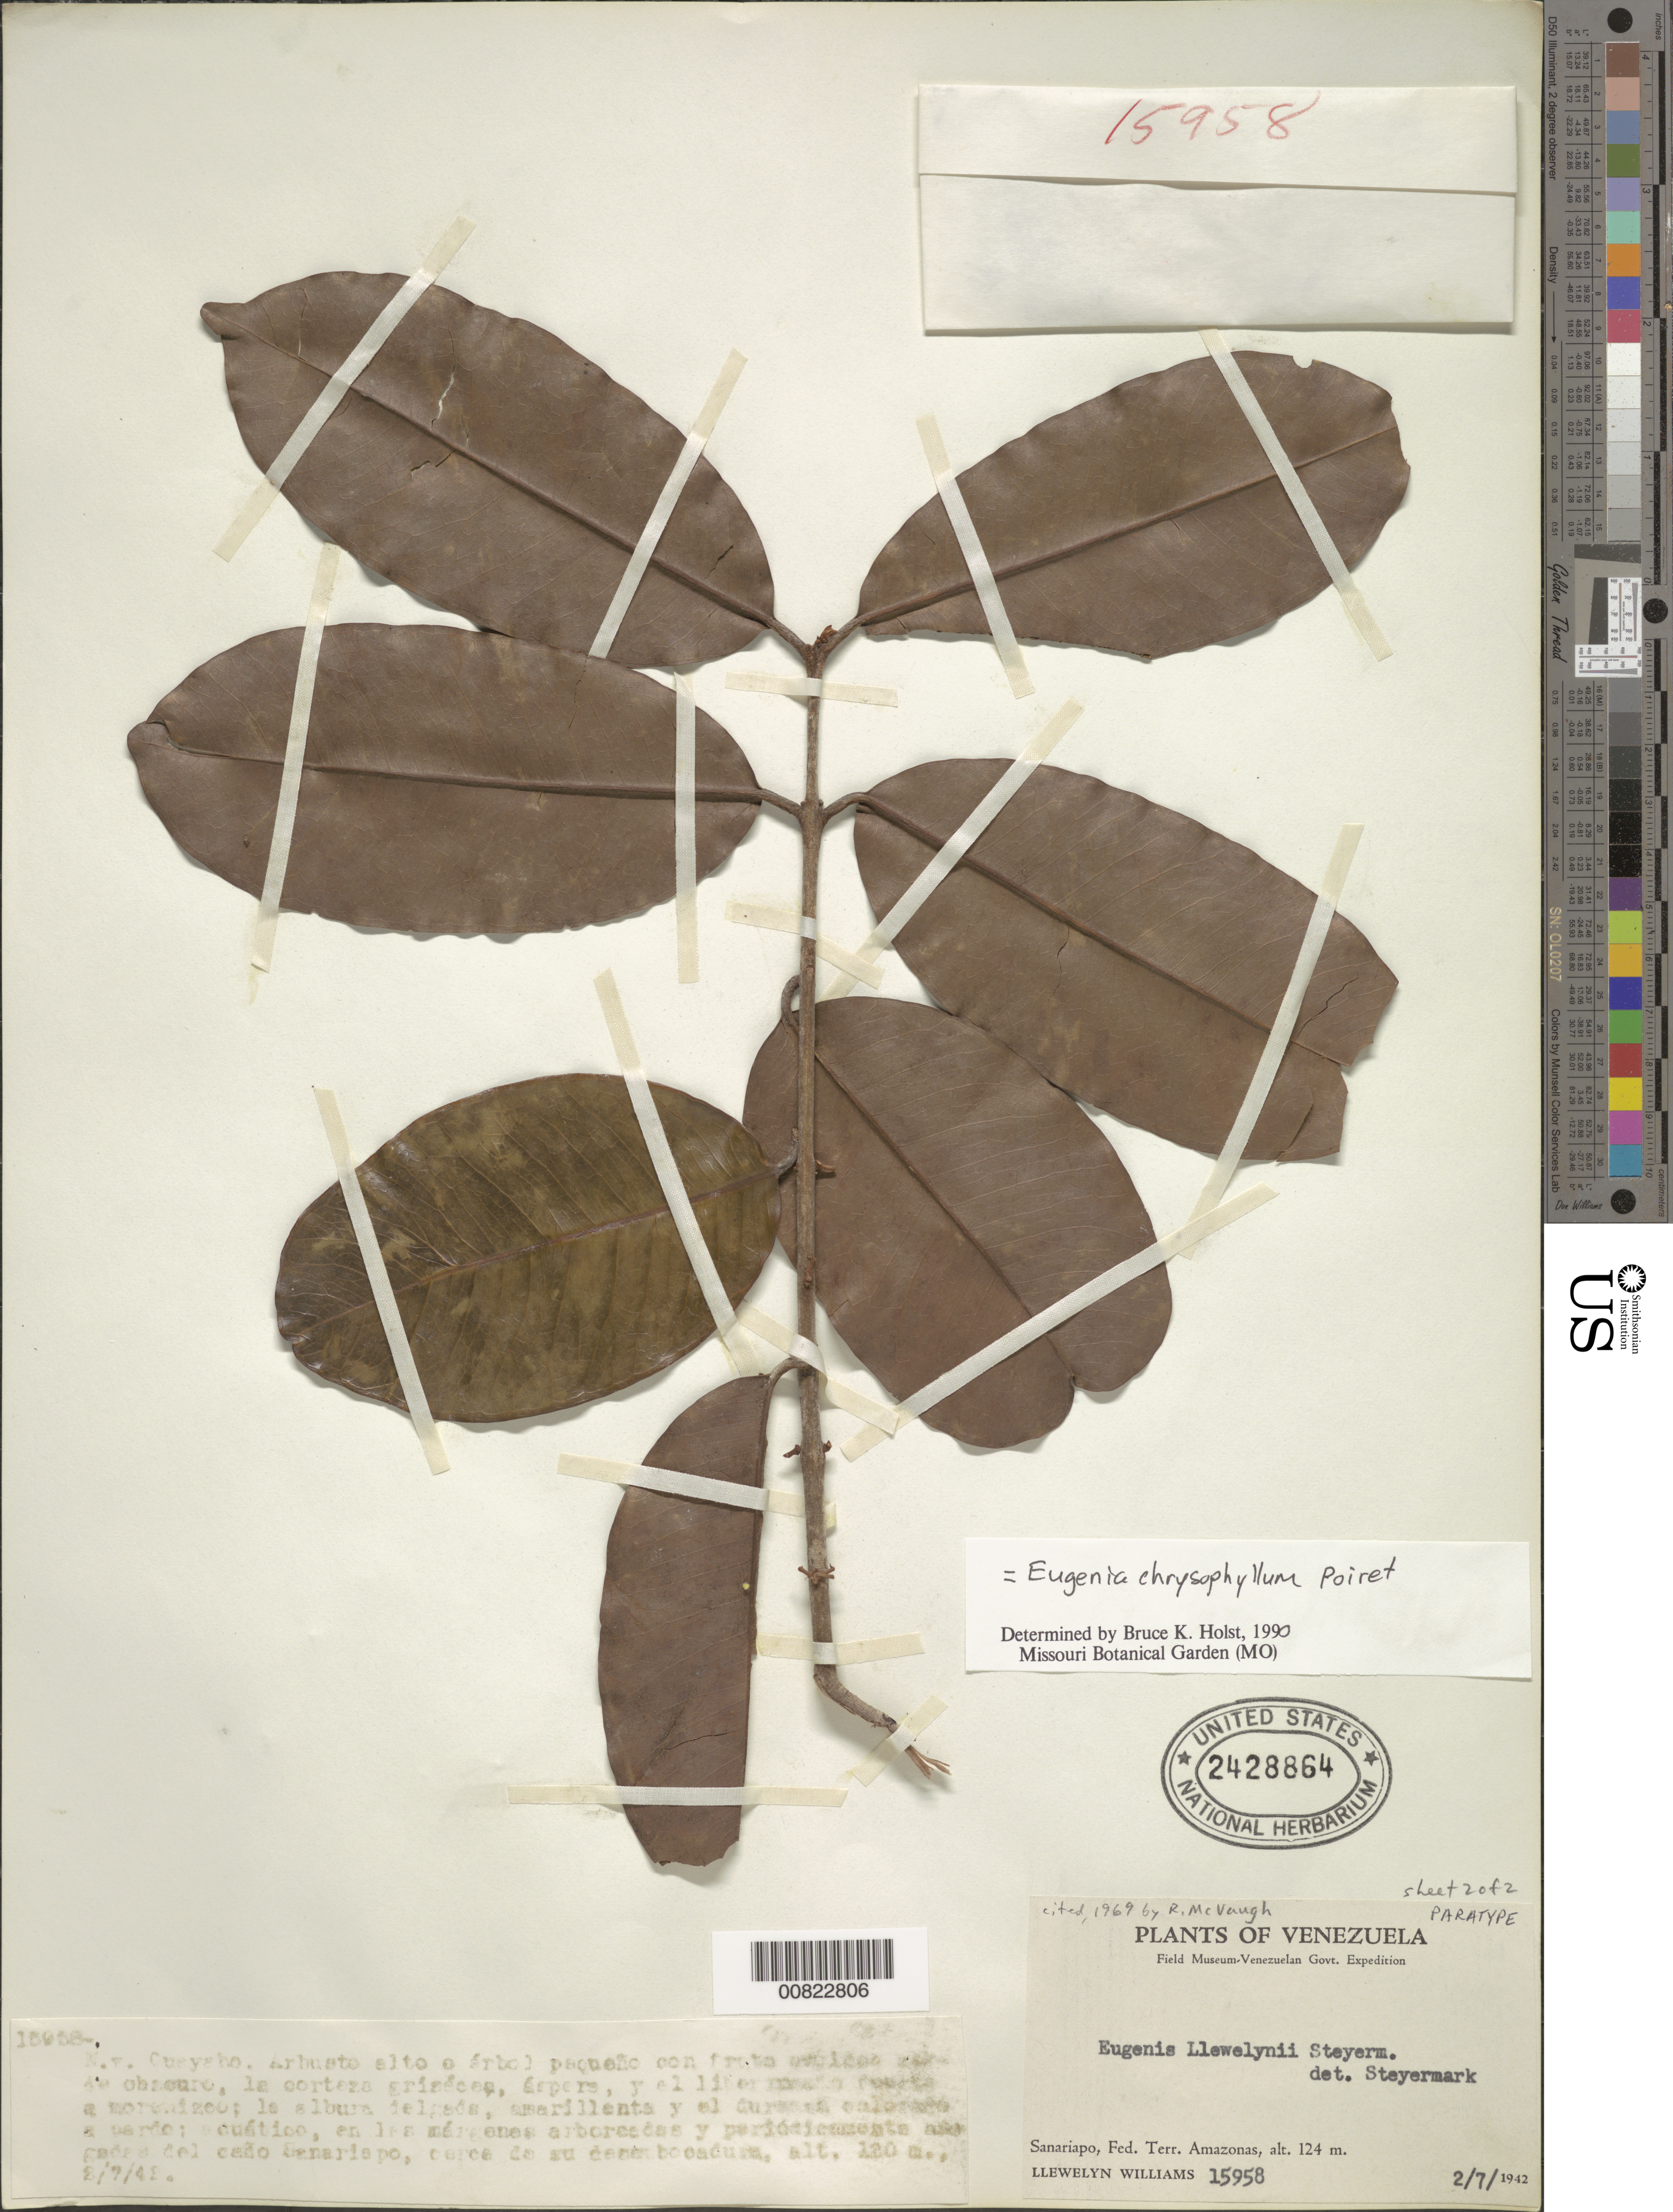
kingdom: Plantae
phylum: Tracheophyta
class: Magnoliopsida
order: Myrtales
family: Myrtaceae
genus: Eugenia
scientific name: Eugenia chrysophyllum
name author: Poir.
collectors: Ll. Williams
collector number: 15958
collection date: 1942-07-02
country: Venezuela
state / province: Amazonas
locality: Sanariapo, Fed. Terr. Amazonas.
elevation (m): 124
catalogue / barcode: US 2428864